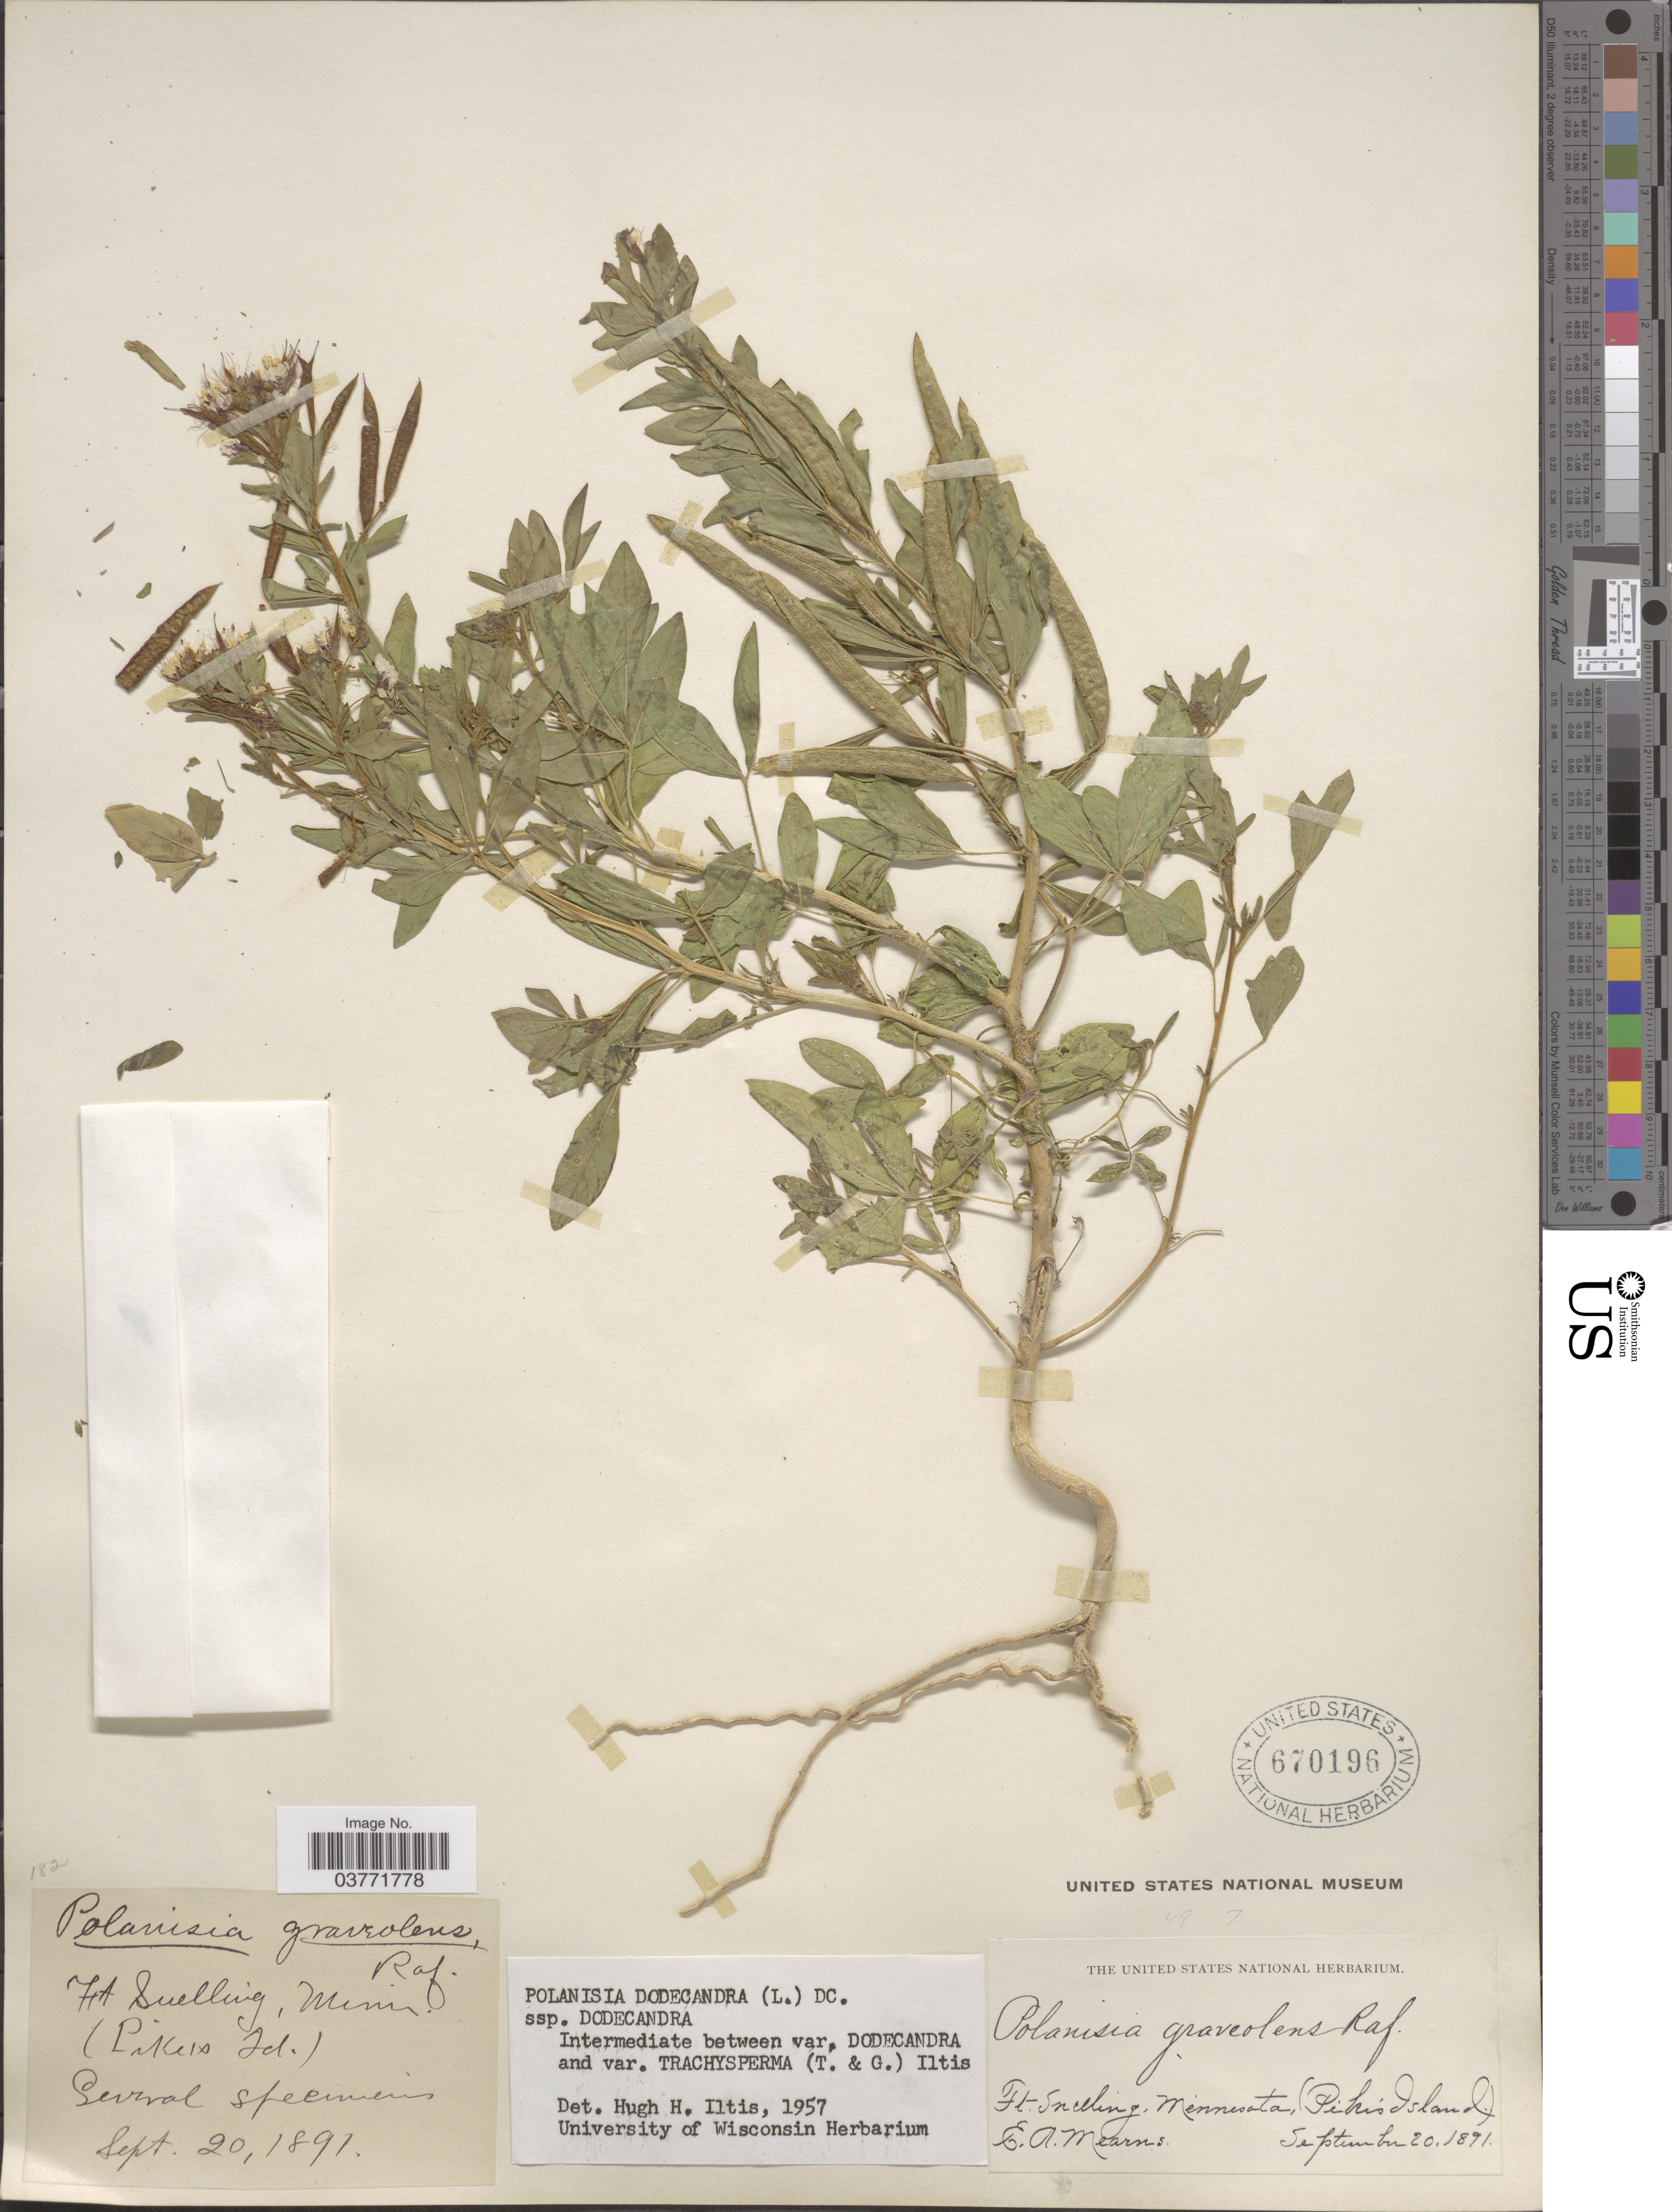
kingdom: Plantae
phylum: Tracheophyta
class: Magnoliopsida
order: Brassicales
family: Cleomaceae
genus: Polanisia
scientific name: Polanisia dodecandra subsp. dodecandra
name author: (L.) DC.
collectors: E. A. Mearns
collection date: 1891-09-20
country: United States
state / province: Minnesota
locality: Frt Snelling. (Piki's Island).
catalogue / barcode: US 670196